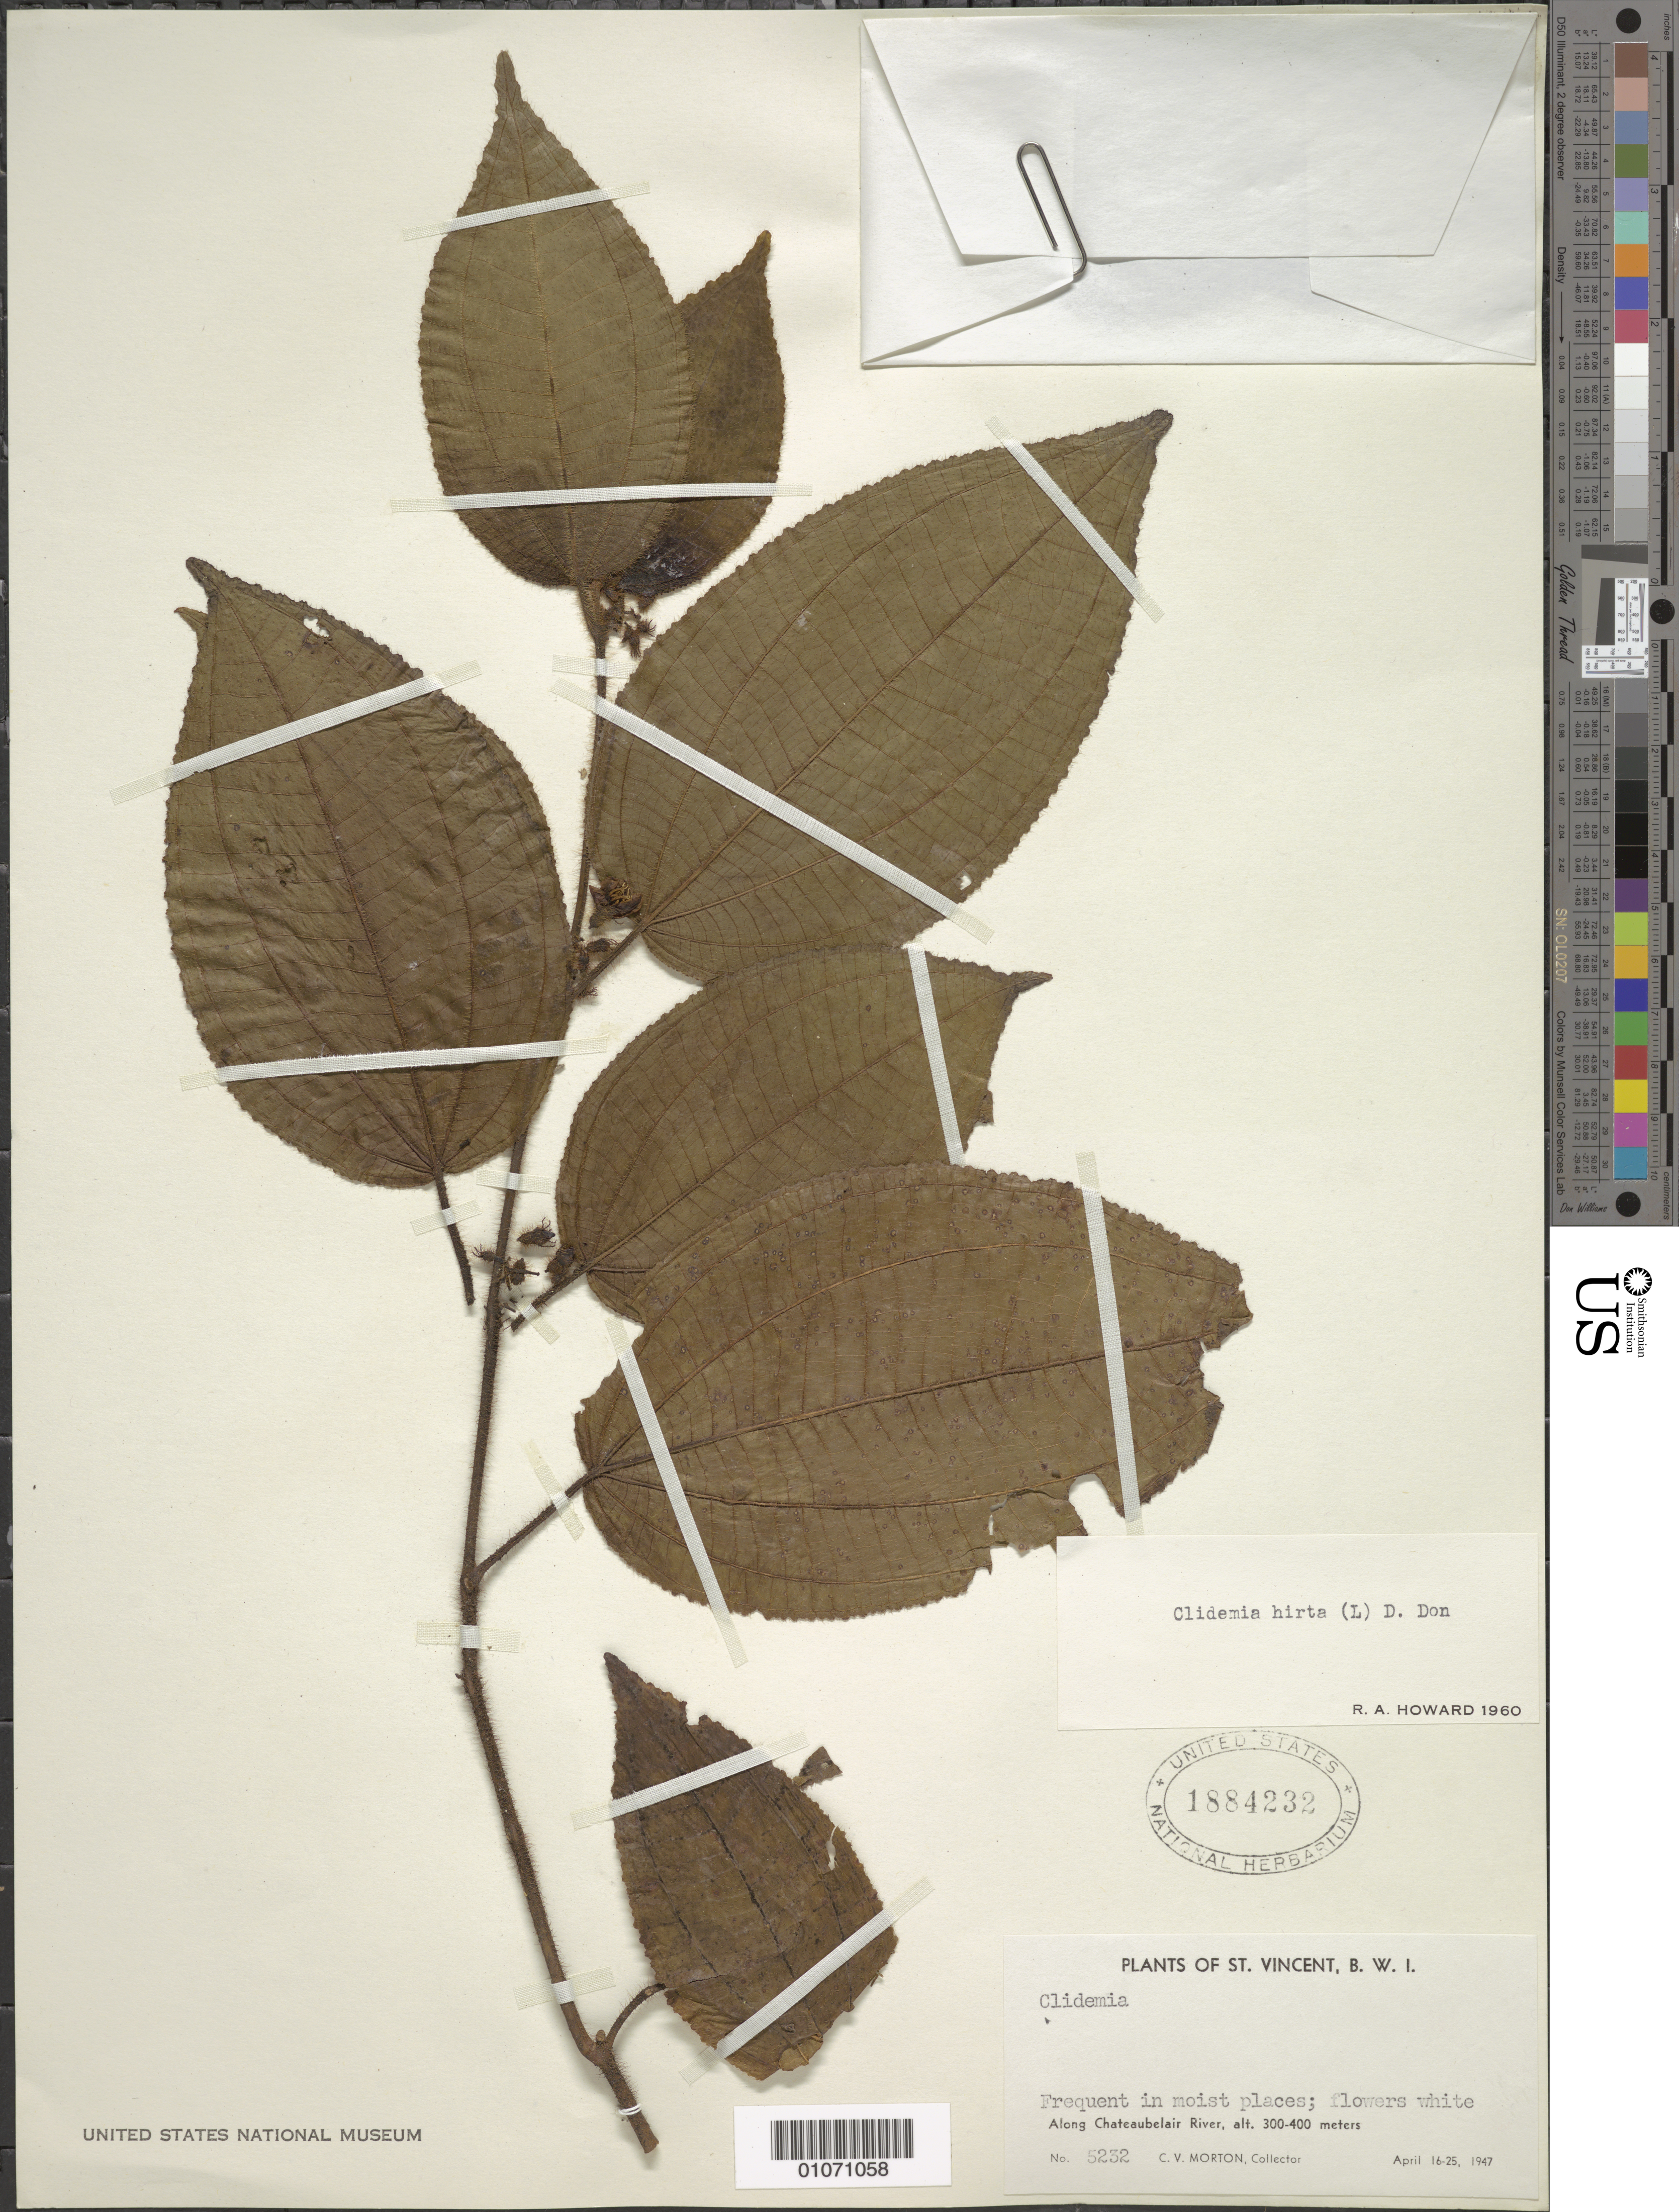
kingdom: Plantae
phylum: Tracheophyta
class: Magnoliopsida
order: Myrtales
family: Melastomataceae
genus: Clidemia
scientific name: Clidemia hirta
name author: (L.) D. Don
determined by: Howard, R. A.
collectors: C. V. Morton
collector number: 5232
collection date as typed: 16 Apr 1947 to 25 Apr 1947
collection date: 1947-04-16/1947-04-25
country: St. Vincent - Grenadines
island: St. Vincent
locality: Chateaubelair River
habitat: Frequent in moist places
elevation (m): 300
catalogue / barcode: US 1884232